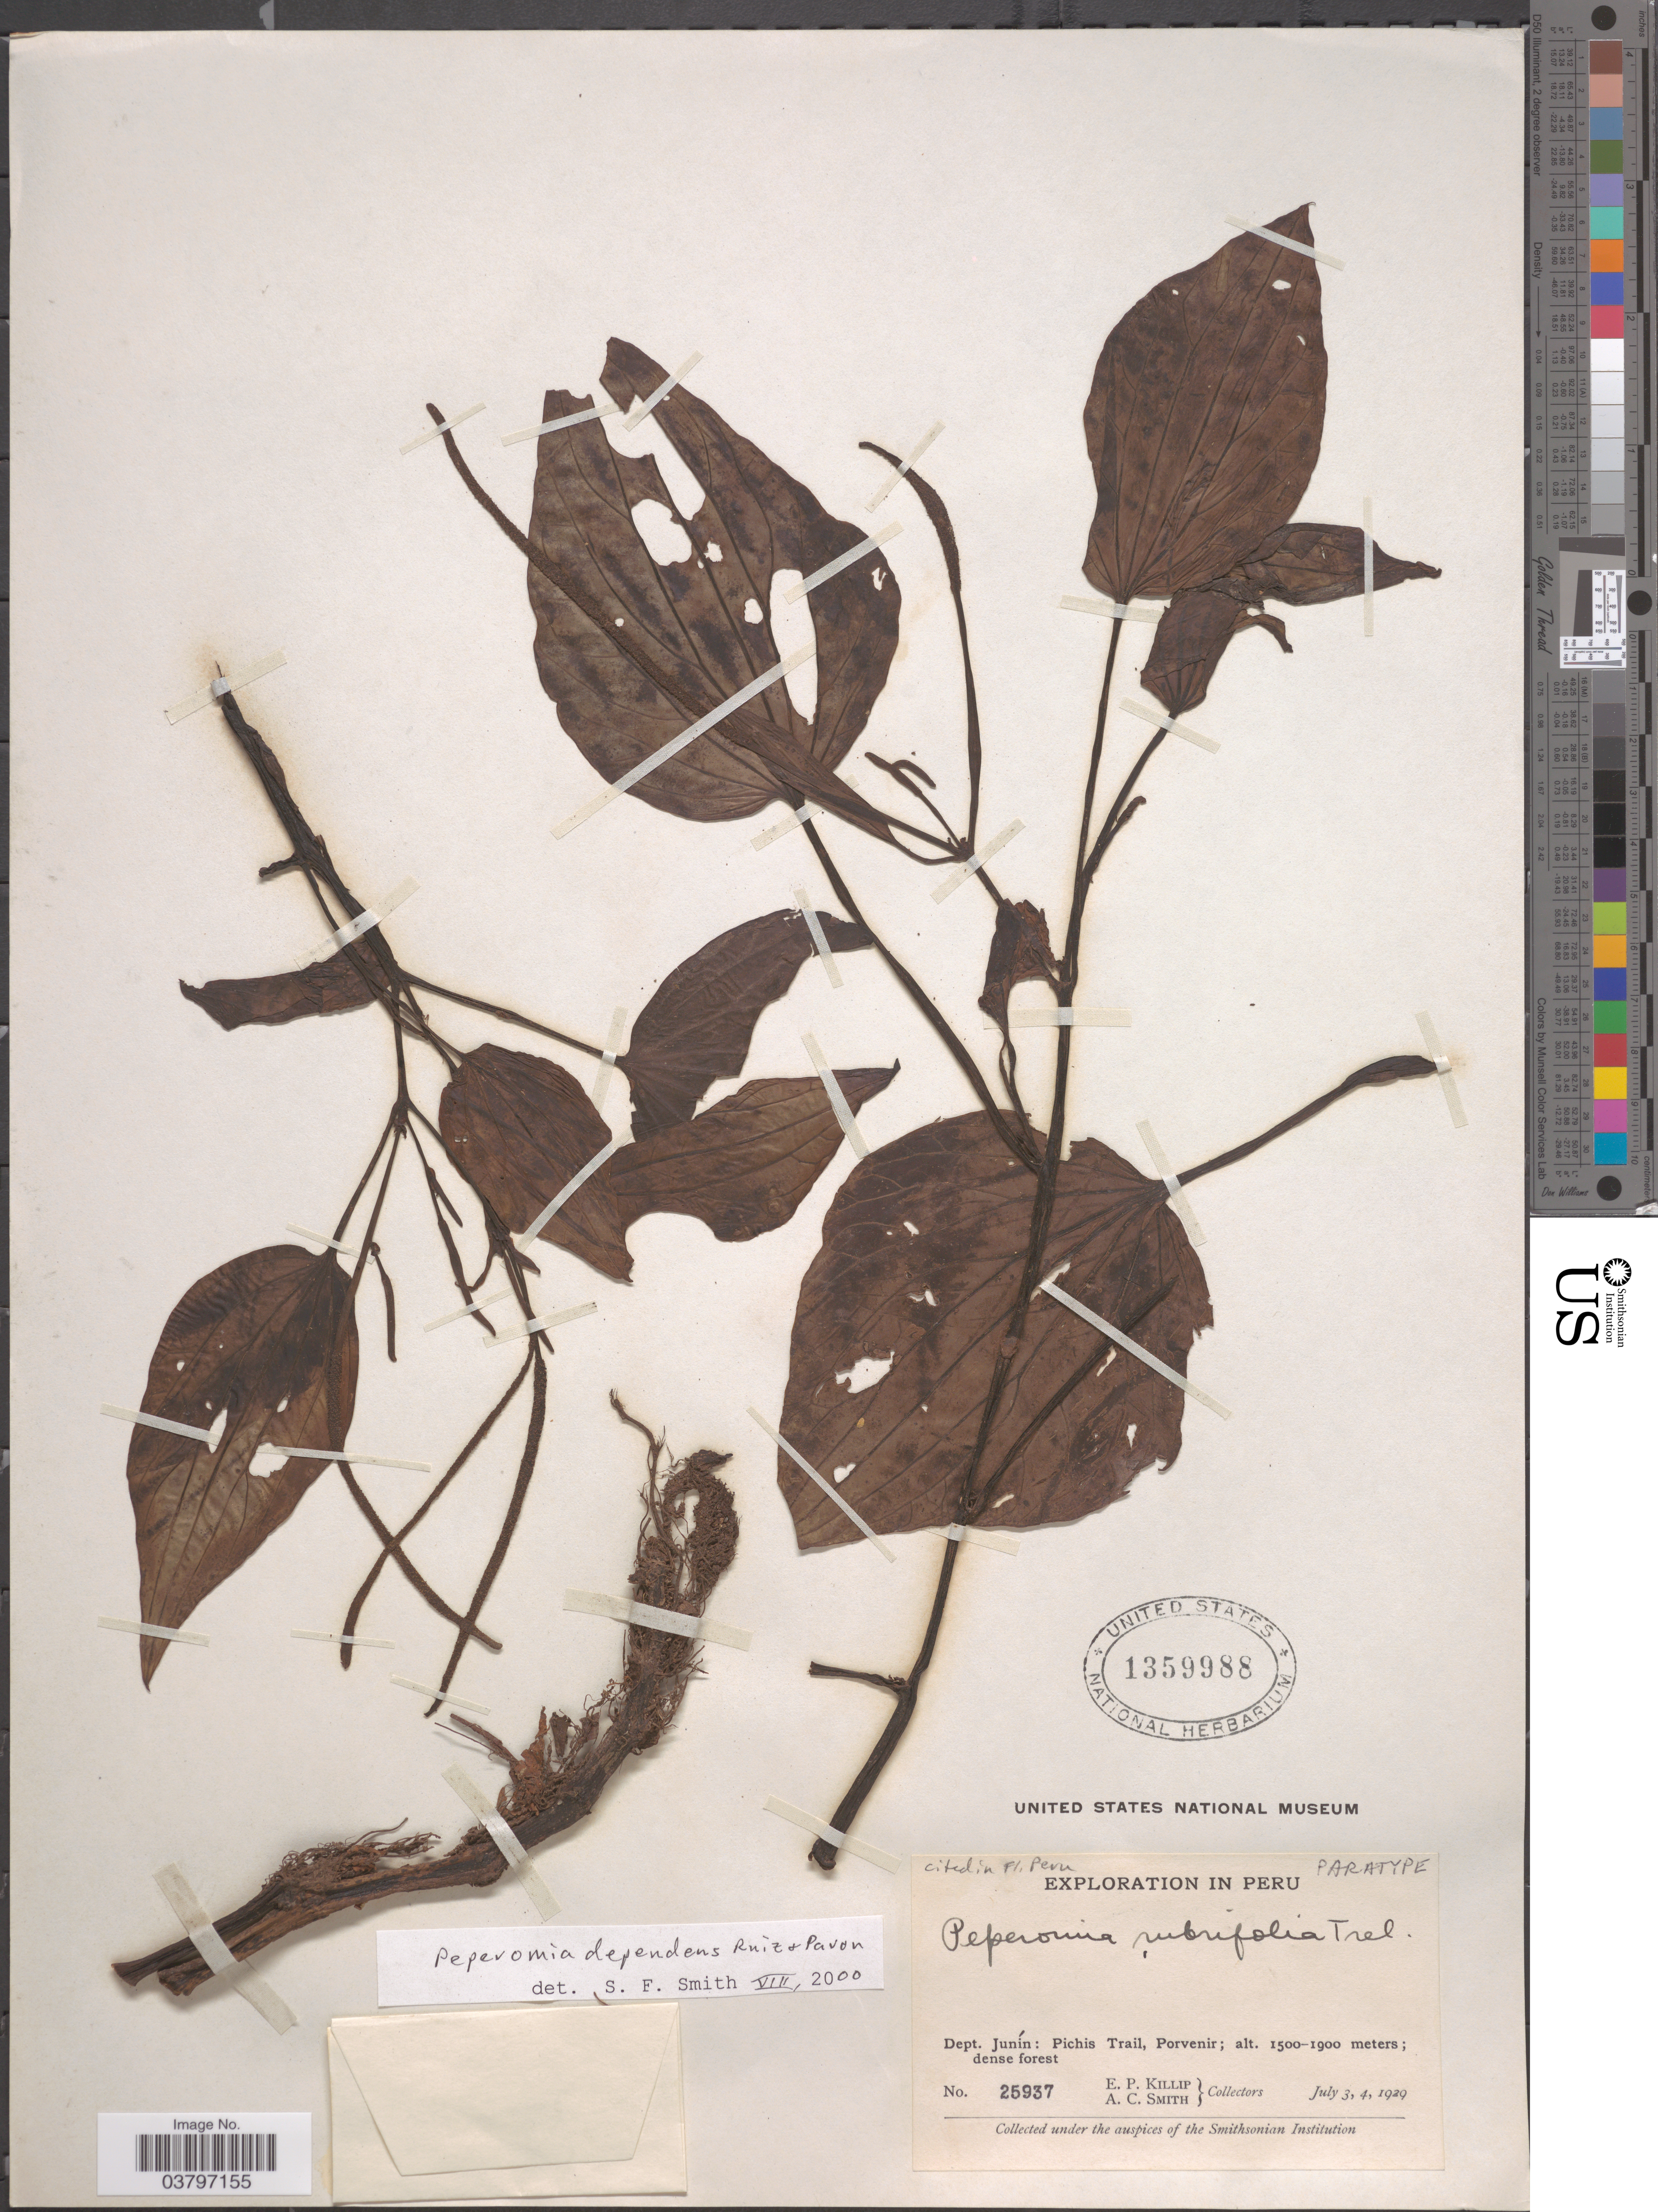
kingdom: Plantae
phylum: Tracheophyta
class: Magnoliopsida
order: Piperales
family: Piperaceae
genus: Peperomia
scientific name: Peperomia dependens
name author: Ruiz & Pav.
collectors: E. P. Killip & A. C. Smith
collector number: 25937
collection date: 1929-07-03/1929-07-04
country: Peru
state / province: Junín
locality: Dept. Junín: Pichis Trail, Porvenir.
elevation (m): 1500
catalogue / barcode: US 1359988